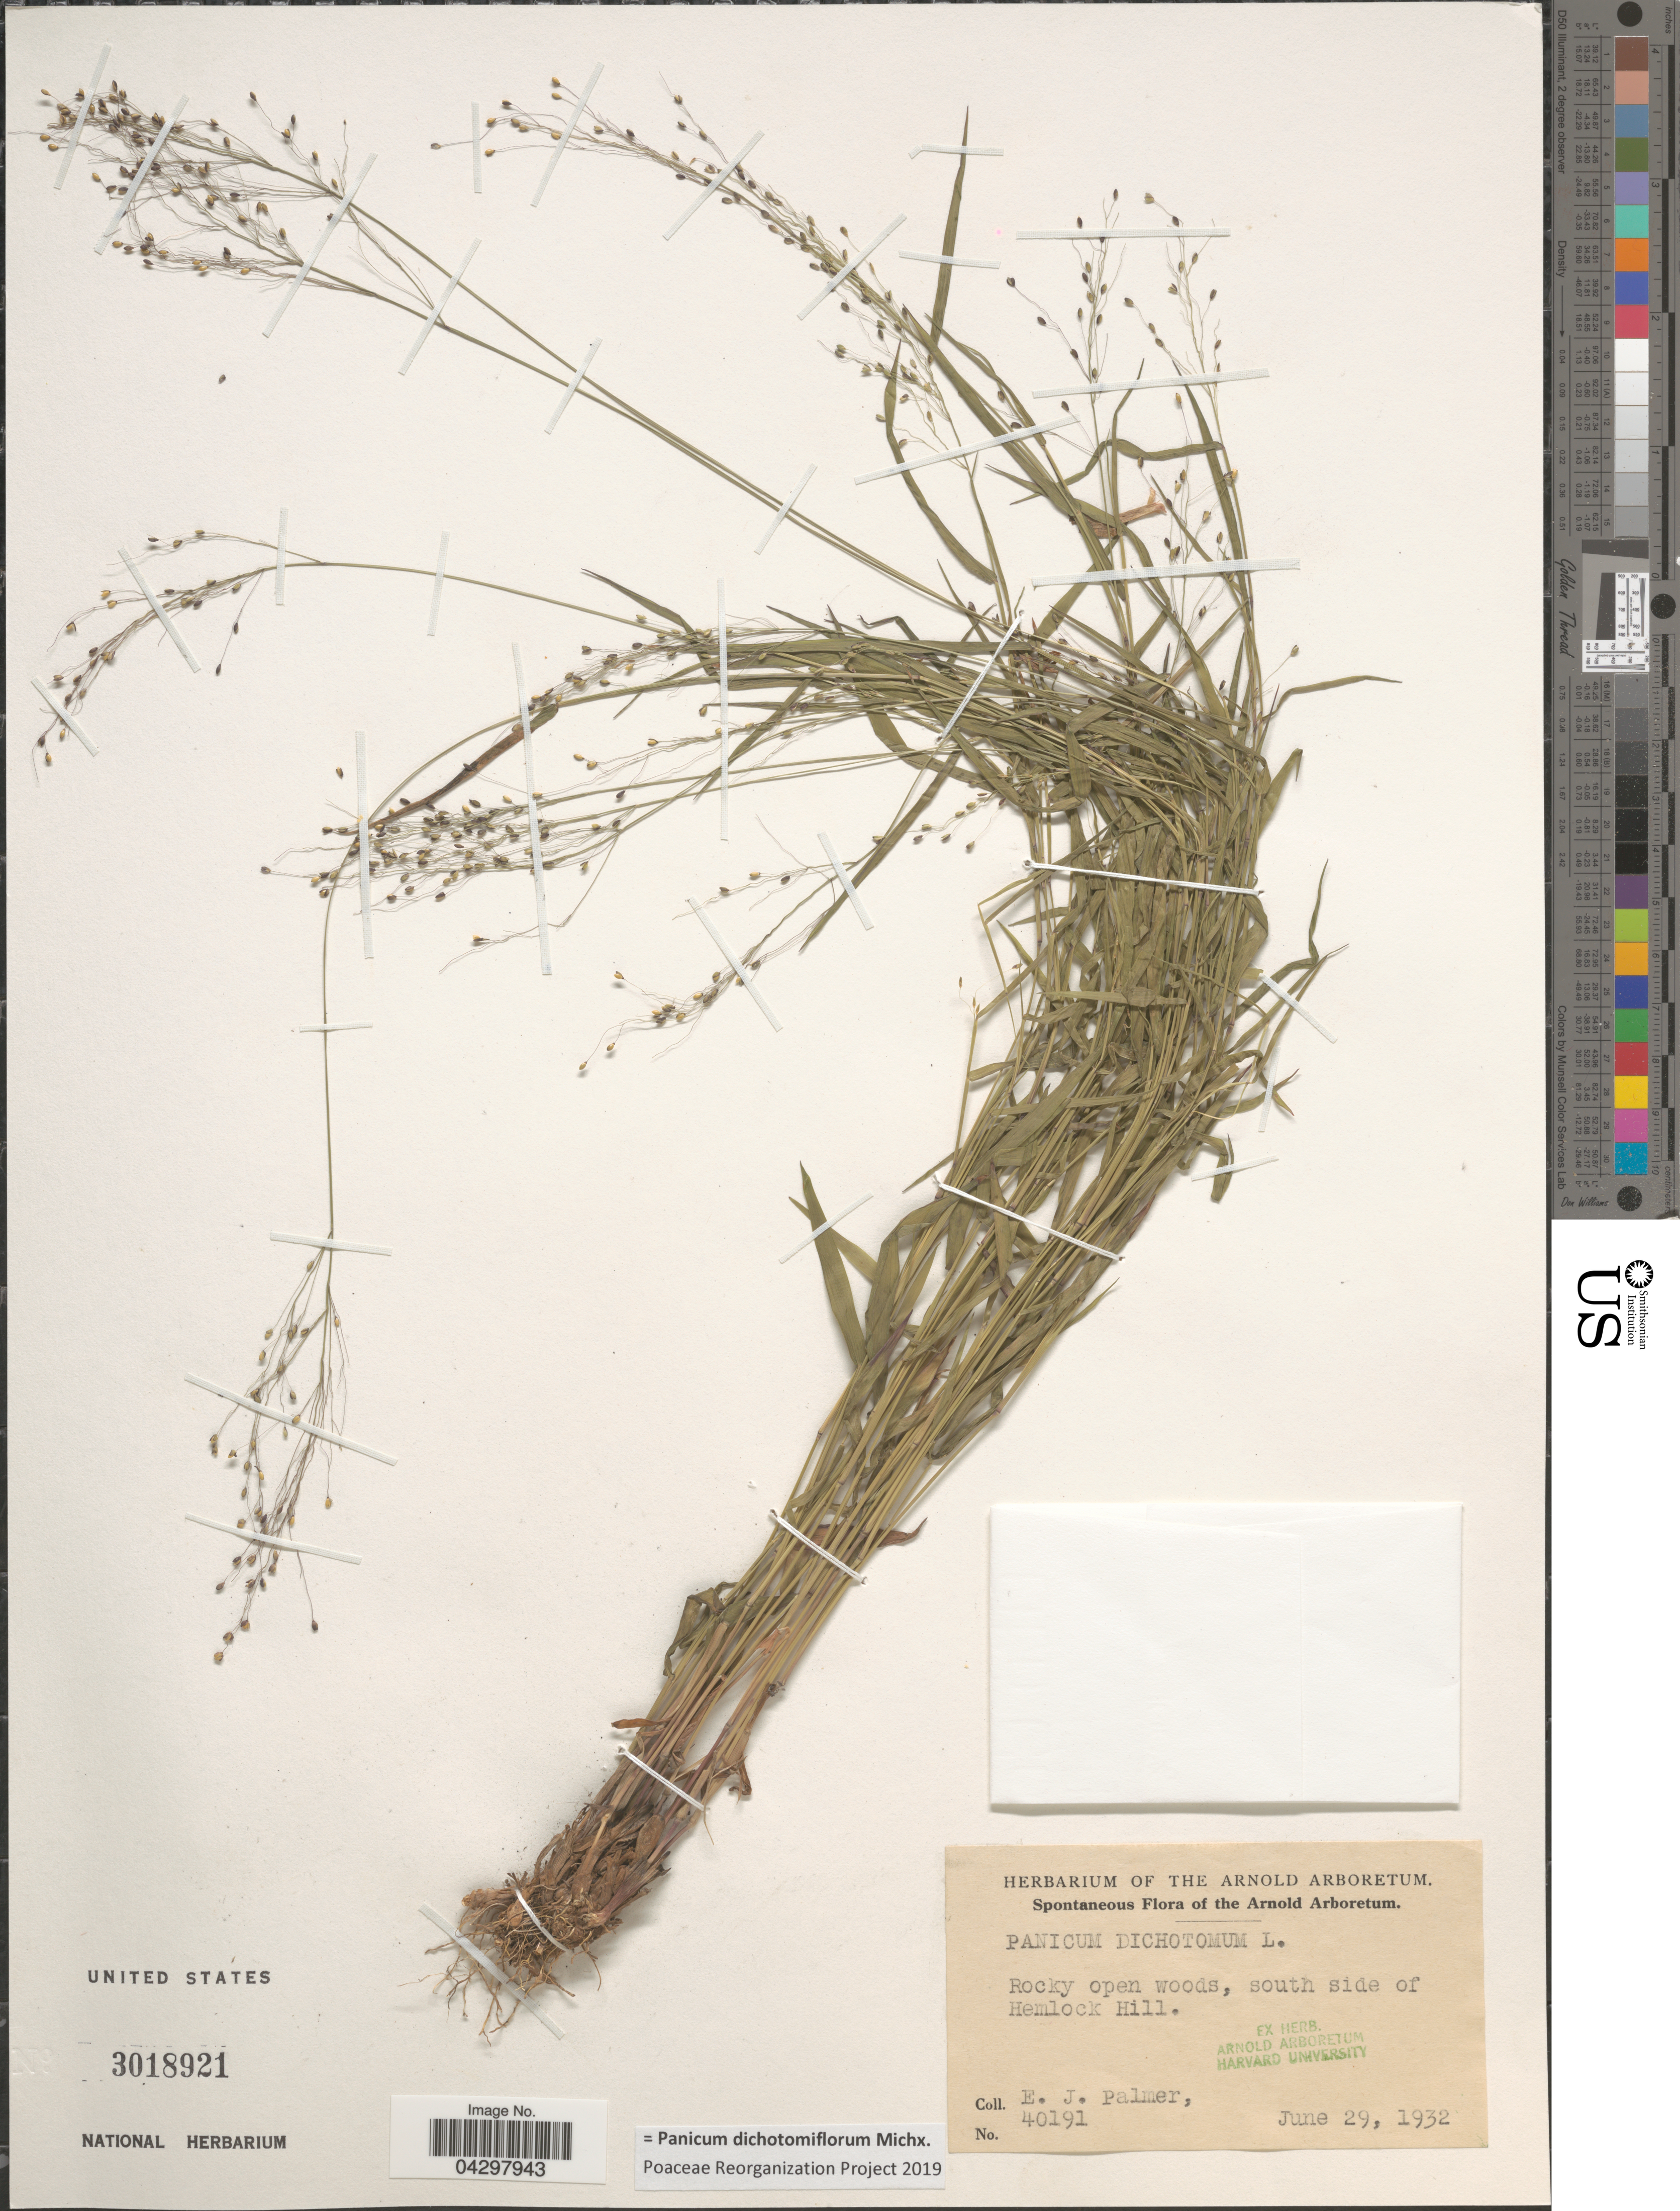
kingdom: Plantae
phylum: Tracheophyta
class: Liliopsida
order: Poales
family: Poaceae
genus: Panicum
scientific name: Panicum dichotomiflorum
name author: Michx.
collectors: E. J. Palmer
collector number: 40191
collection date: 1932-06-29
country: United States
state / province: Massachusetts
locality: The Arnold Arboretum. Rocky open woods, south side of Hemlock Hill.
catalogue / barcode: US 3018921